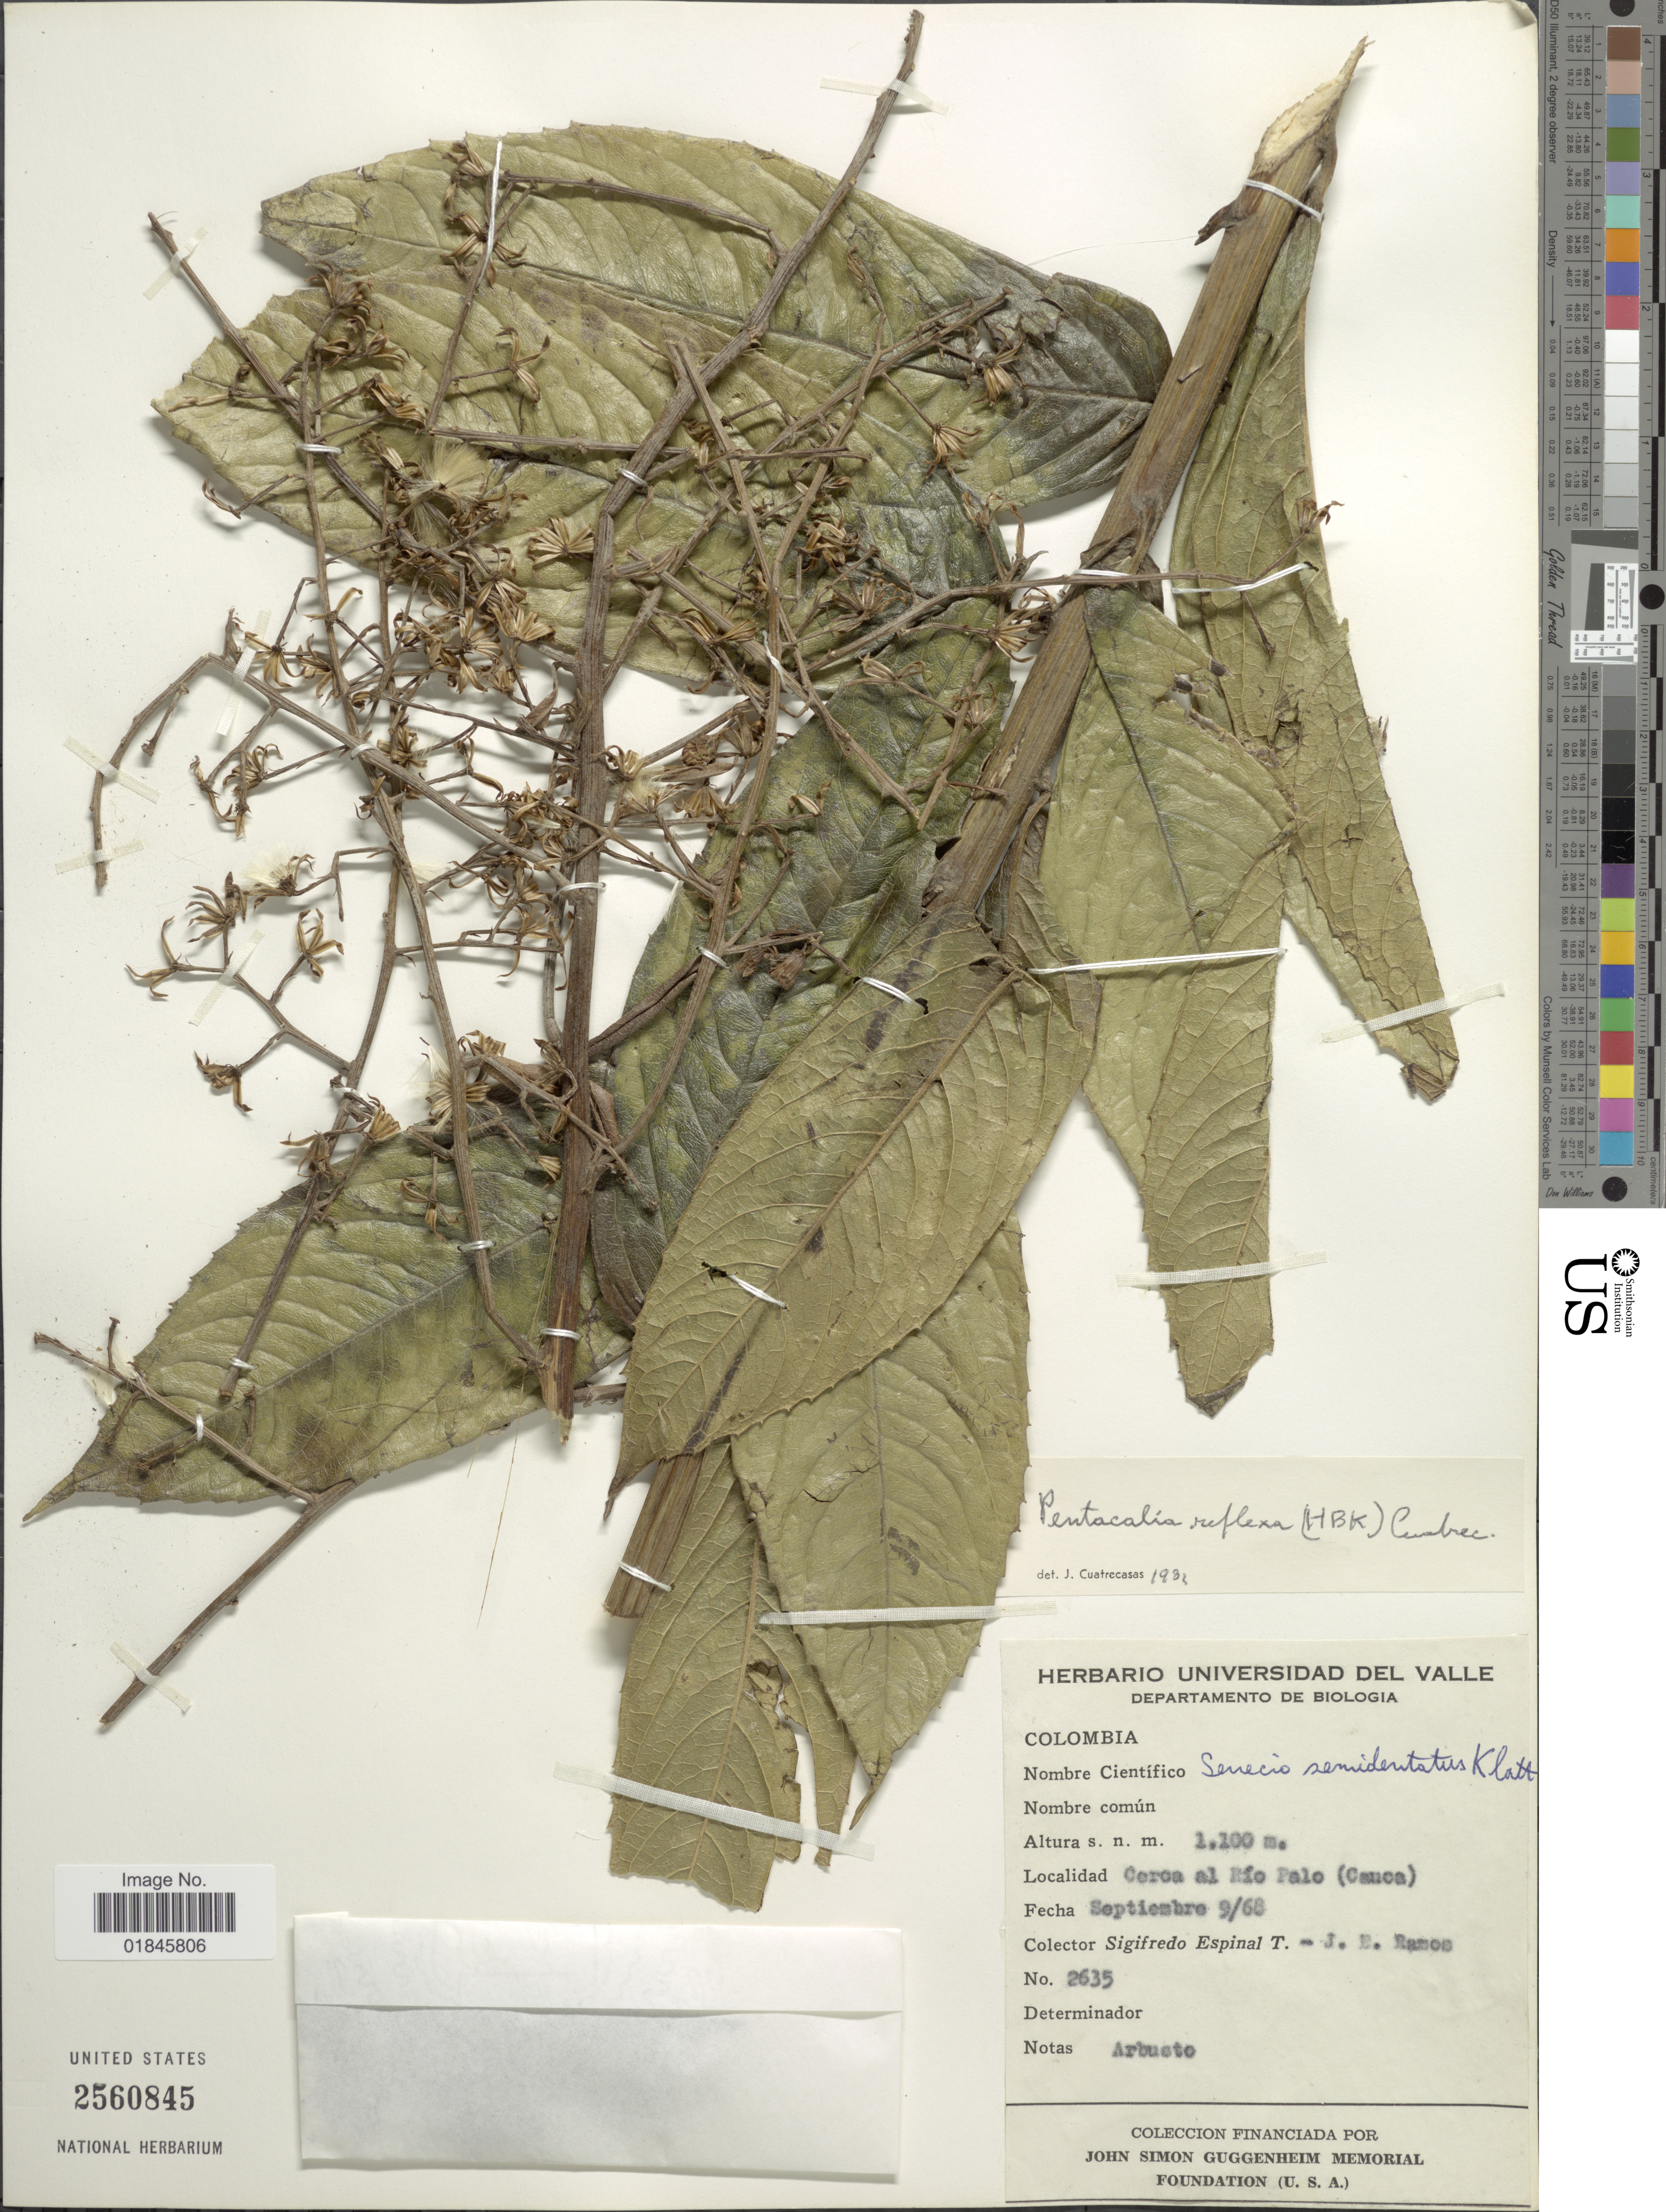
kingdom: Plantae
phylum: Tracheophyta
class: Magnoliopsida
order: Asterales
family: Asteraceae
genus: Pentacalia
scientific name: Pentacalia reflexa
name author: (Kunth) Cuatrec.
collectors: S. T. Espinal & J. E. Ramos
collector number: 2635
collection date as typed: Transcribed d/m/y: 9/9/68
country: Colombia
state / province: Cauca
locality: Cerca al Río Palo (Cauca)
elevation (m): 1100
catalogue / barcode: US 2560845